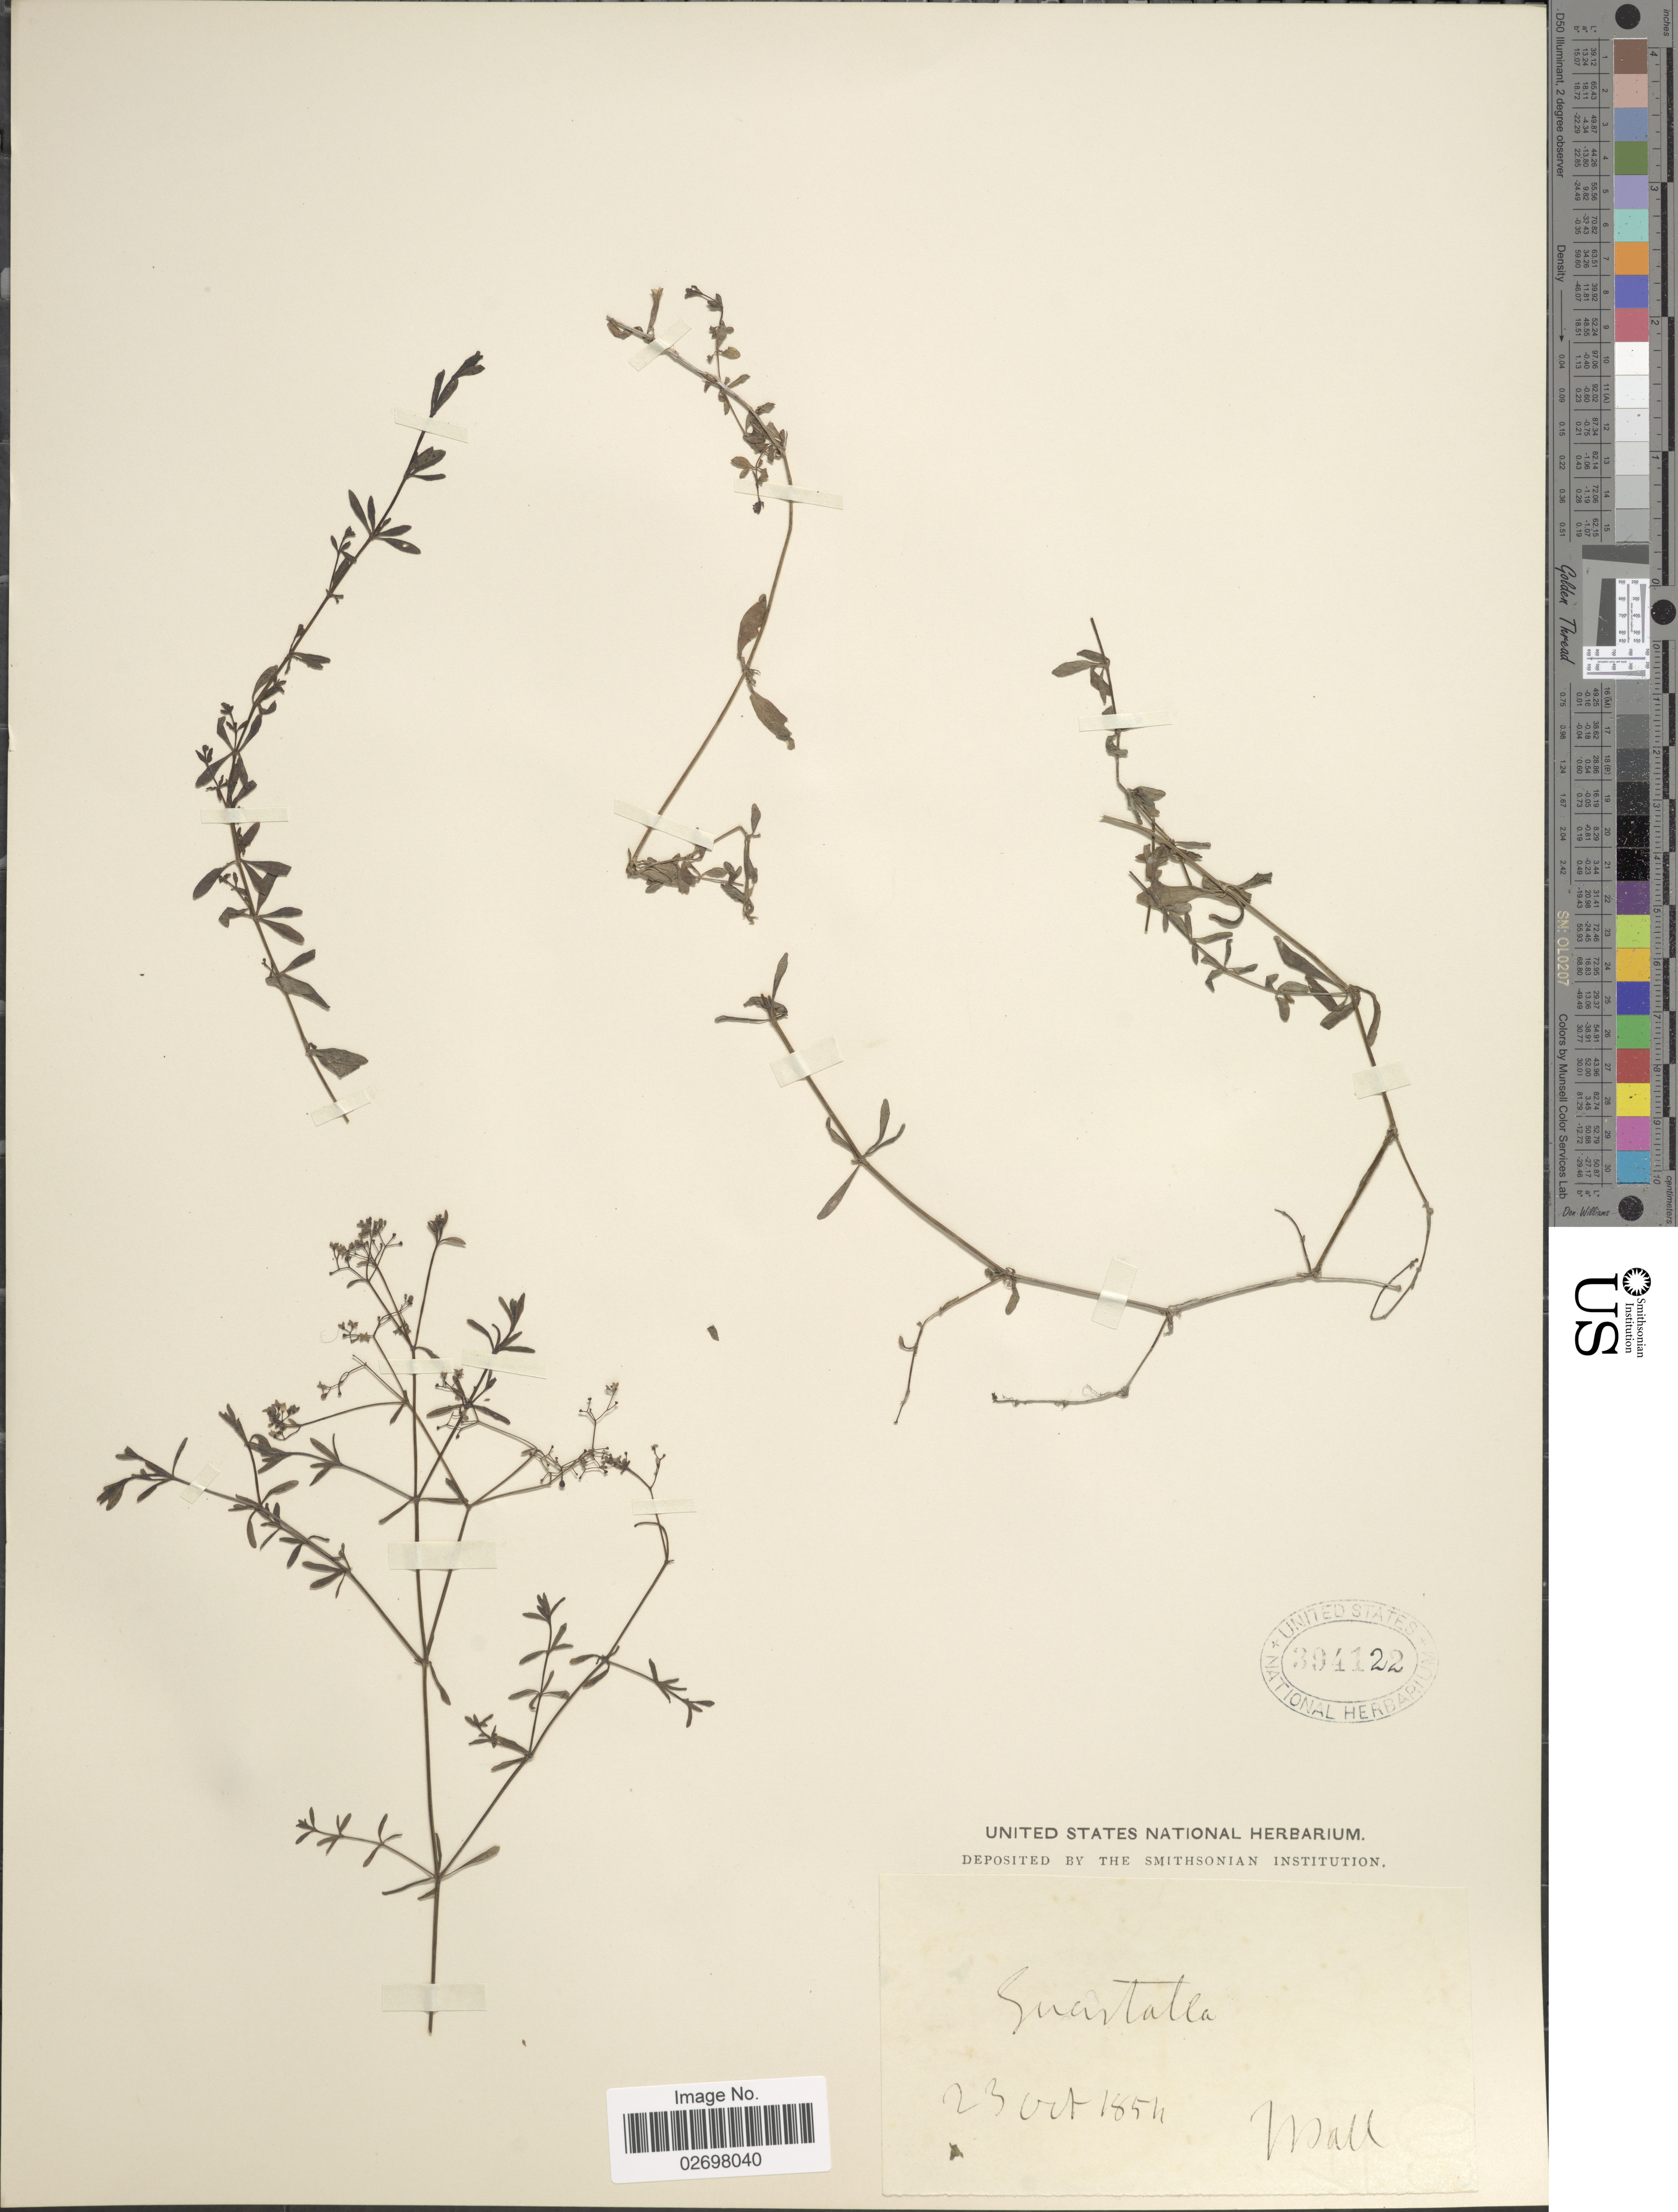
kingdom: Plantae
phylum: Tracheophyta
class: Magnoliopsida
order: Gentianales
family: Rubiaceae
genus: Galium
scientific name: Galium sp.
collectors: -- Ball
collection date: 1854-10-23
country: Italy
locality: Guastalla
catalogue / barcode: US 394122